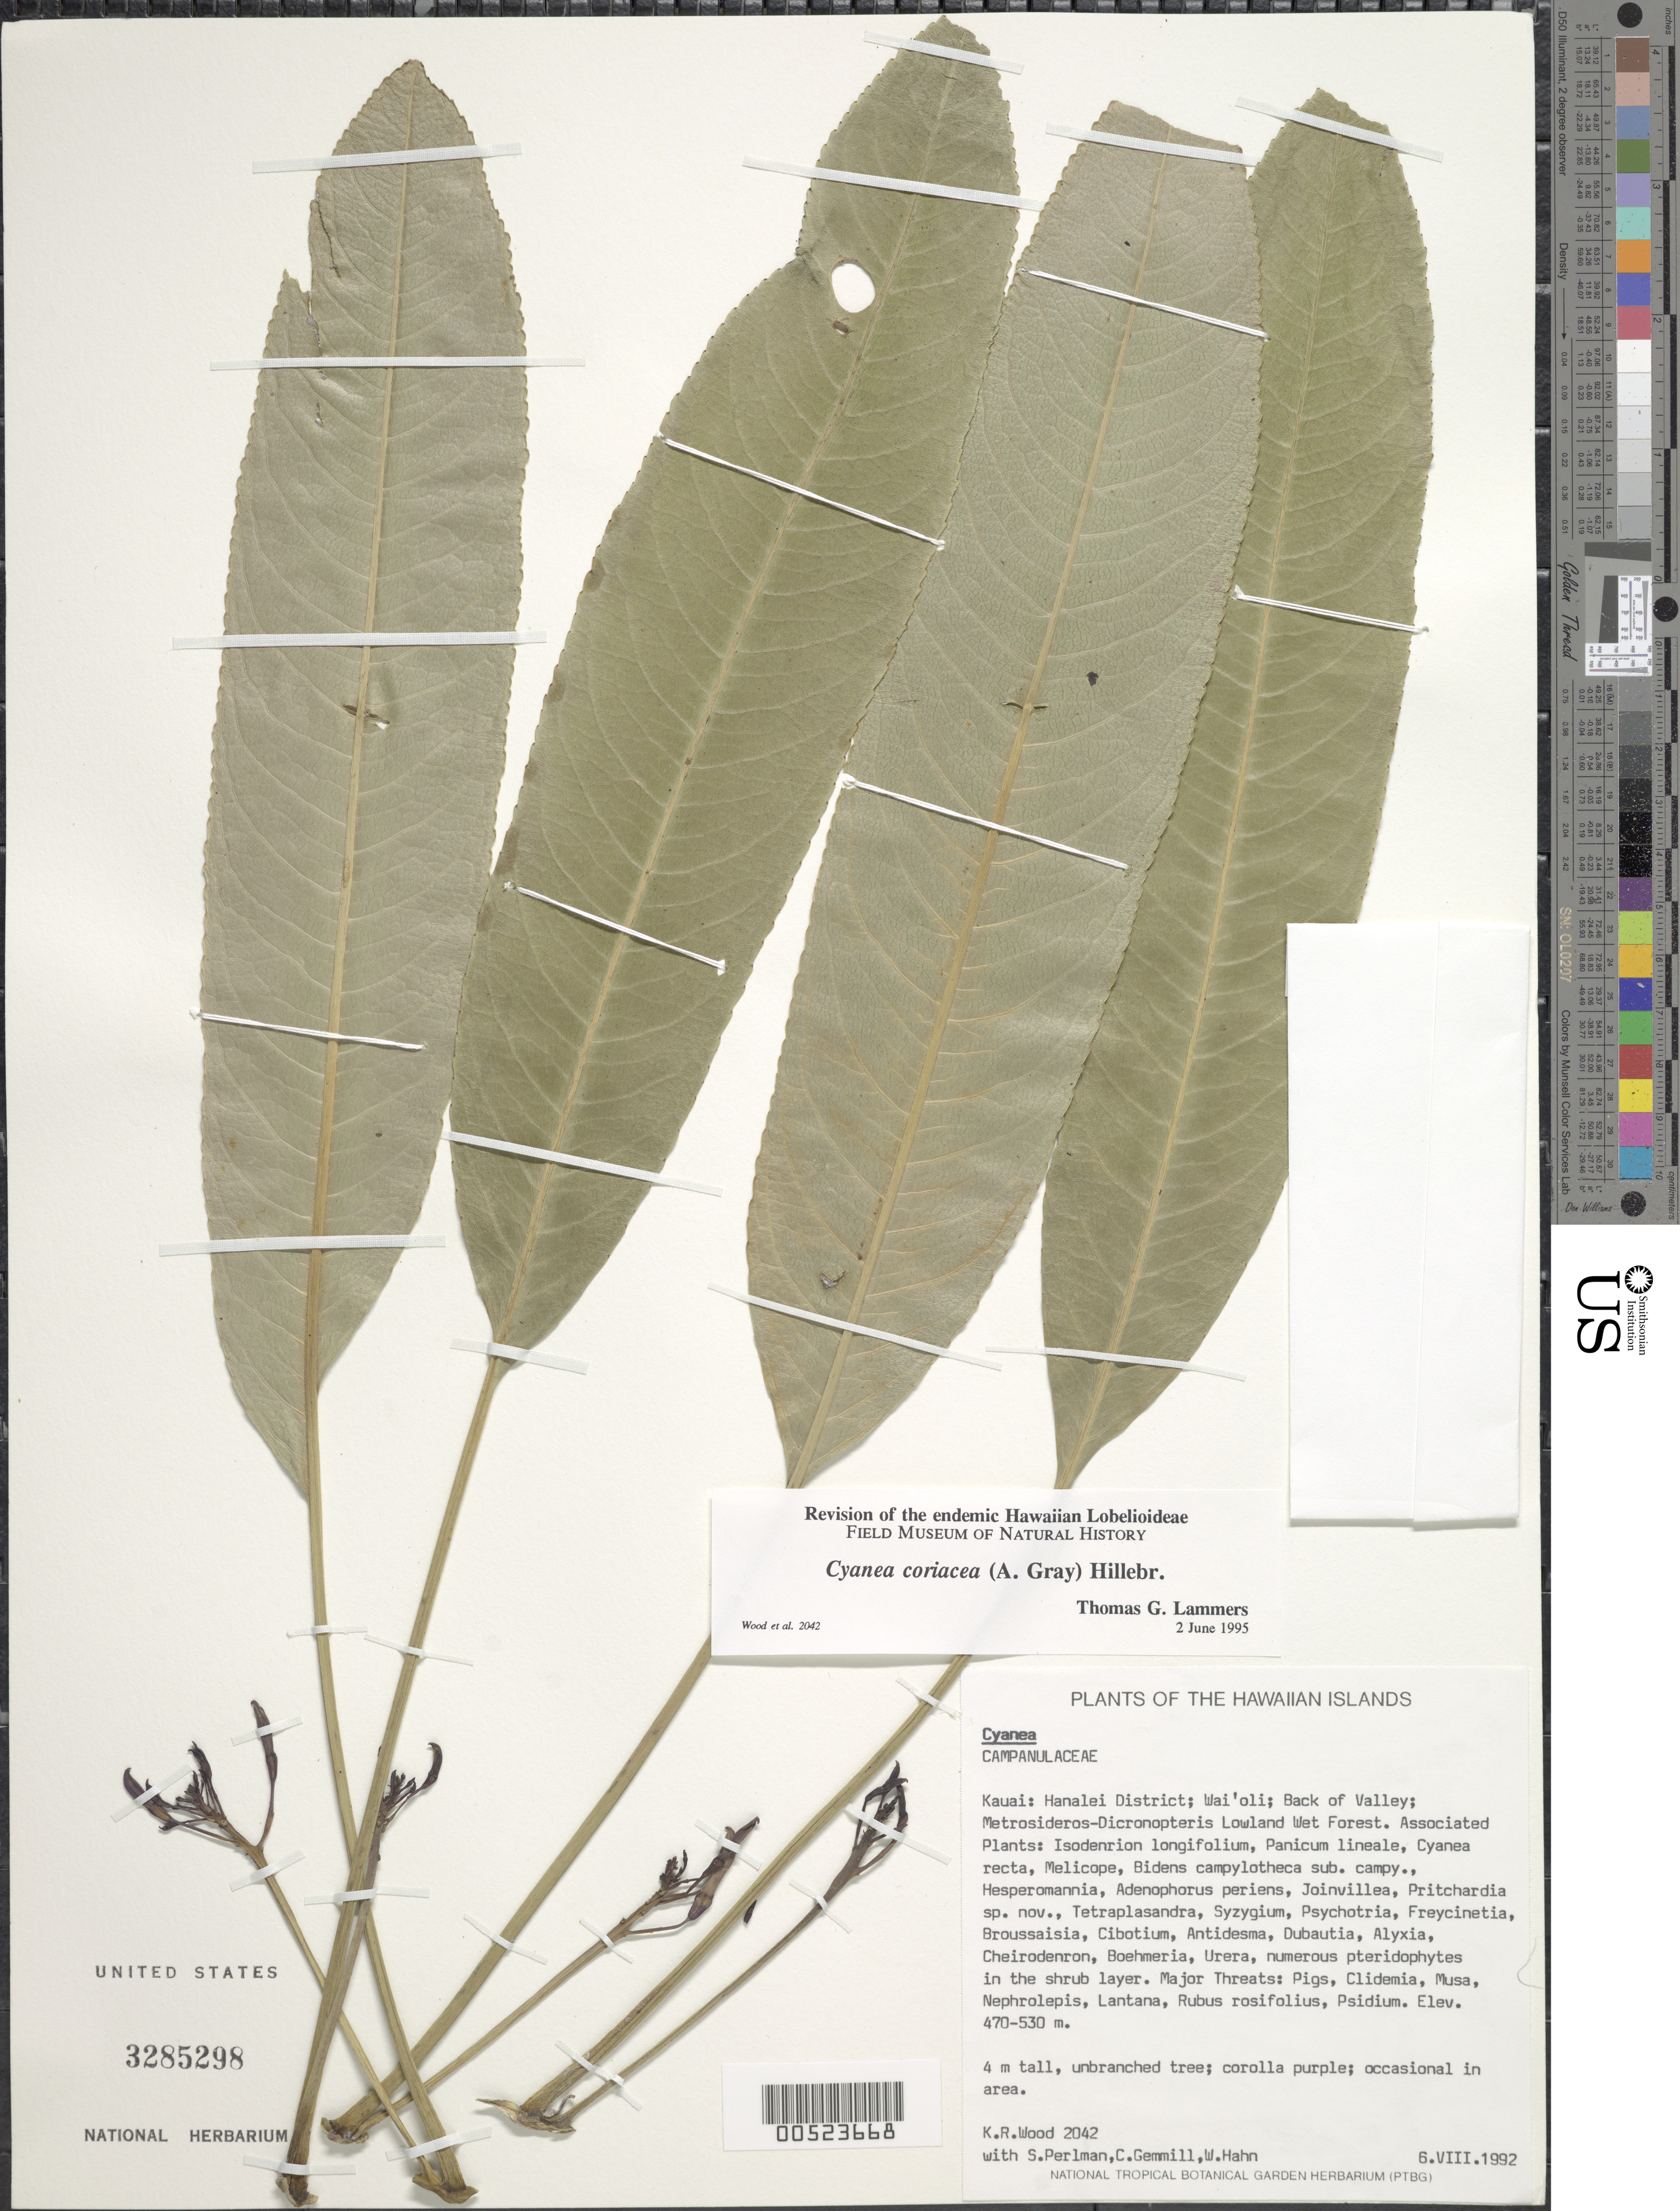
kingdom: Plantae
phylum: Tracheophyta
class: Magnoliopsida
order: Asterales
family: Campanulaceae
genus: Cyanea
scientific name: Cyanea coriacea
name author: (A. Gray) Hillebr.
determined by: Lammers, T. G.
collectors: K. R. Wood, S. P. Perlman, C. Gemmill & W. Hahn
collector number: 2042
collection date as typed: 6 Aug 1992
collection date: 1992-08-06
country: United States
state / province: Hawaii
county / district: Kauai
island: Kaua'i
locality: Hanalei Dist, Wai'oli, back of valley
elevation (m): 470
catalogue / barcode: US 3285298